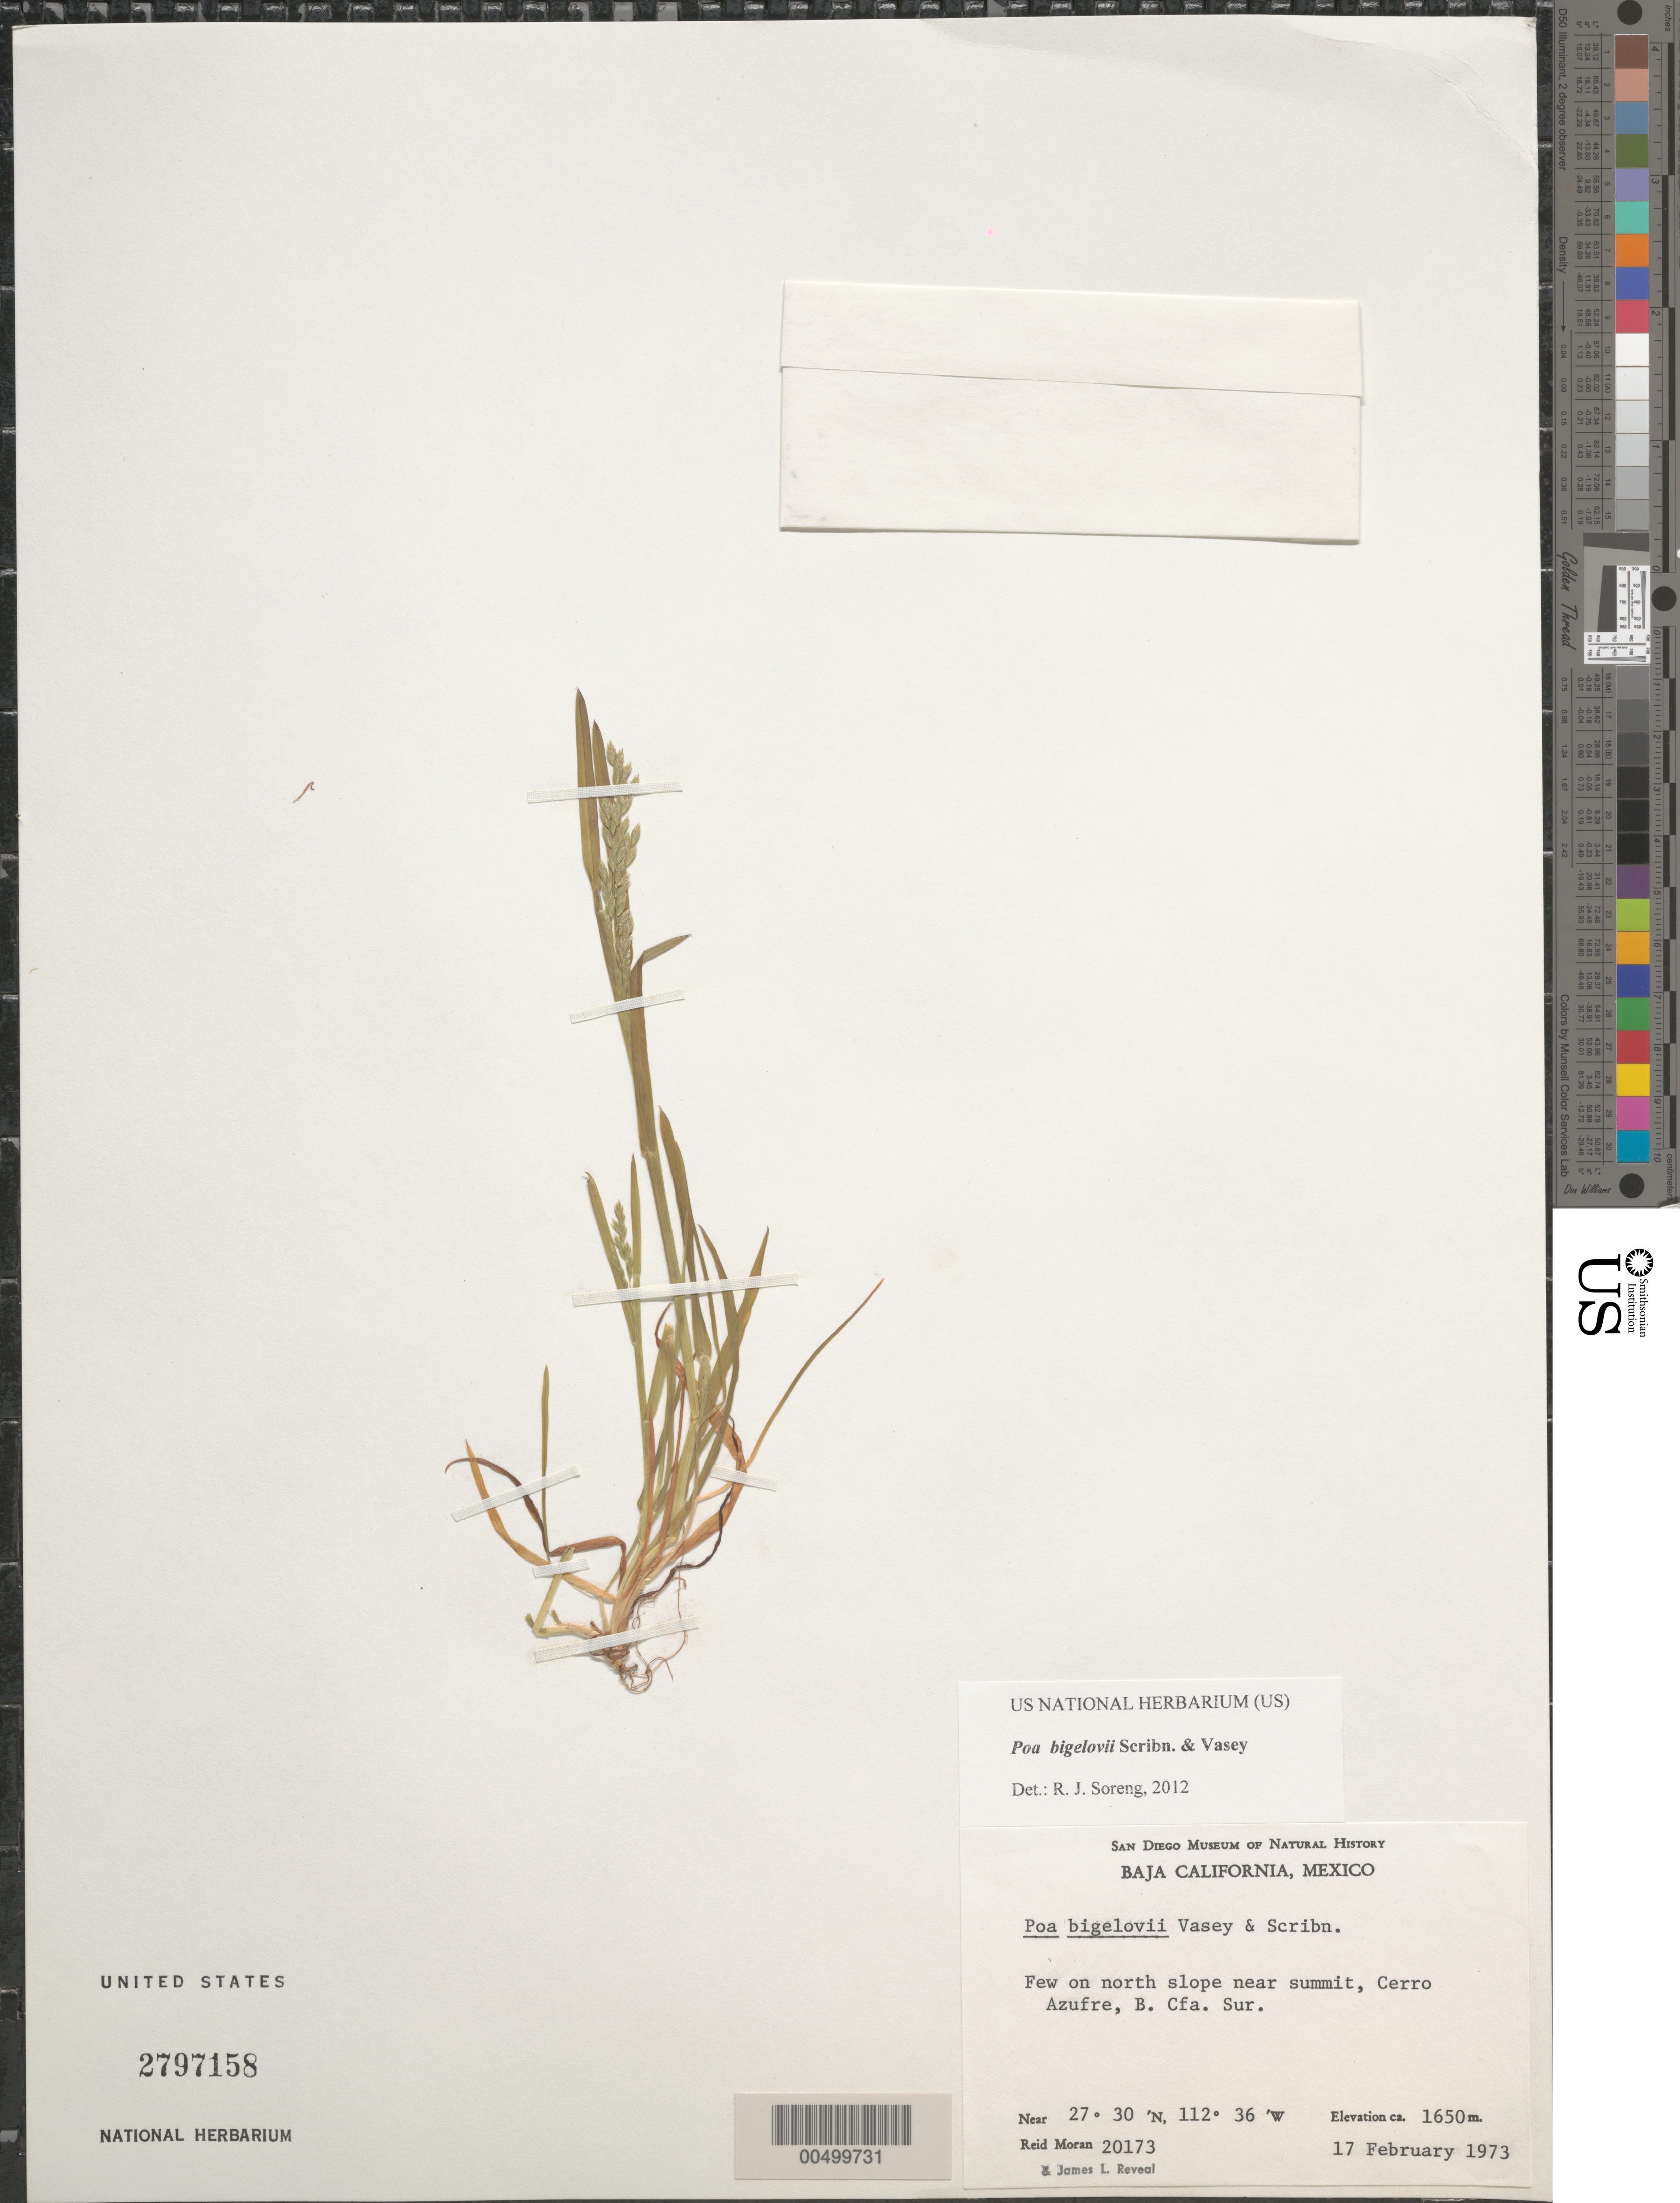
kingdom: Plantae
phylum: Tracheophyta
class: Liliopsida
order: Poales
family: Poaceae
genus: Poa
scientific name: Poa bigelovii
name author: Vasey & Scribn.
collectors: R. V. Moran & J. L. Reveal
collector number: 20173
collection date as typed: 17 Feb 1973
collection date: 1973-02-17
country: Mexico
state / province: Baja California Sur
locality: Cerro Azufre, N slope near summit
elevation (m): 1650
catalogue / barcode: US 2797158